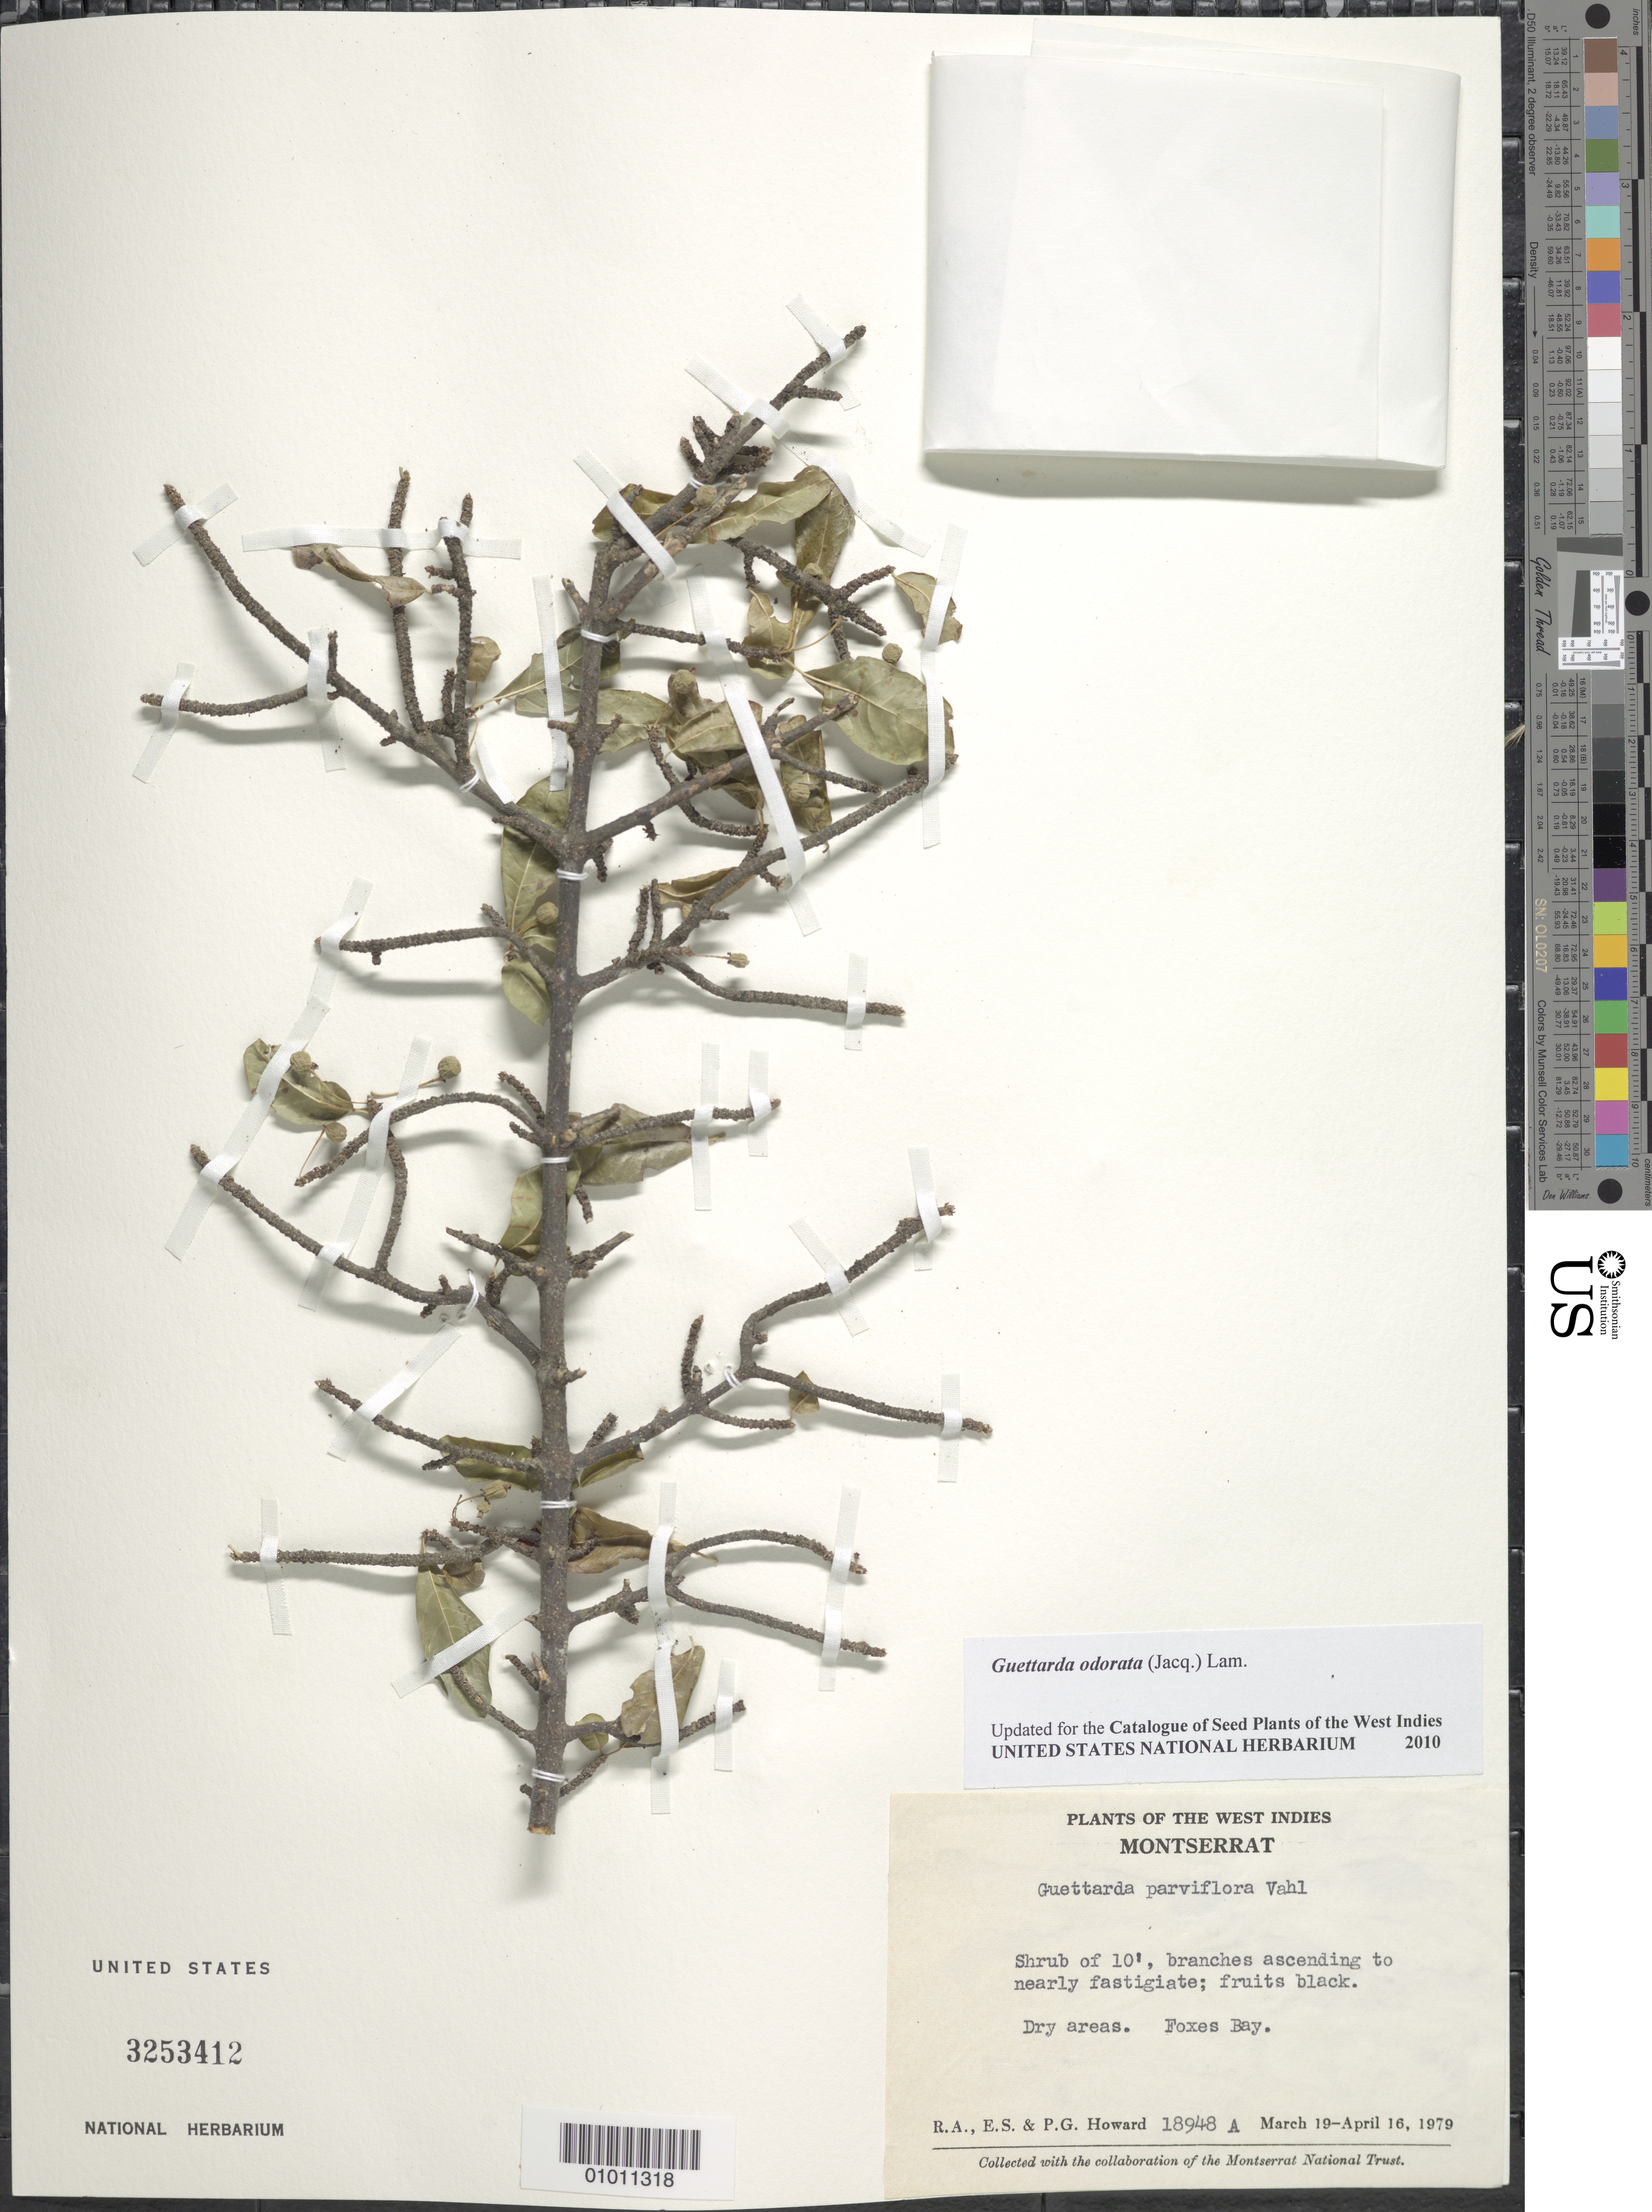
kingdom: Plantae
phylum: Tracheophyta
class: Magnoliopsida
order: Gentianales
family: Rubiaceae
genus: Guettarda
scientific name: Guettarda odorata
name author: (Jacq.) Lam.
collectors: R. A. Howard, E. S. Howard & P. Howard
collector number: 18948A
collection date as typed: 19 Mar 1979 to 16 Apr 1979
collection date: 1979-03-19/1979-04-16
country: Montserrat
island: Montserrat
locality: Foxes Bay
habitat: Dry areas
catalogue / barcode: US 3253412